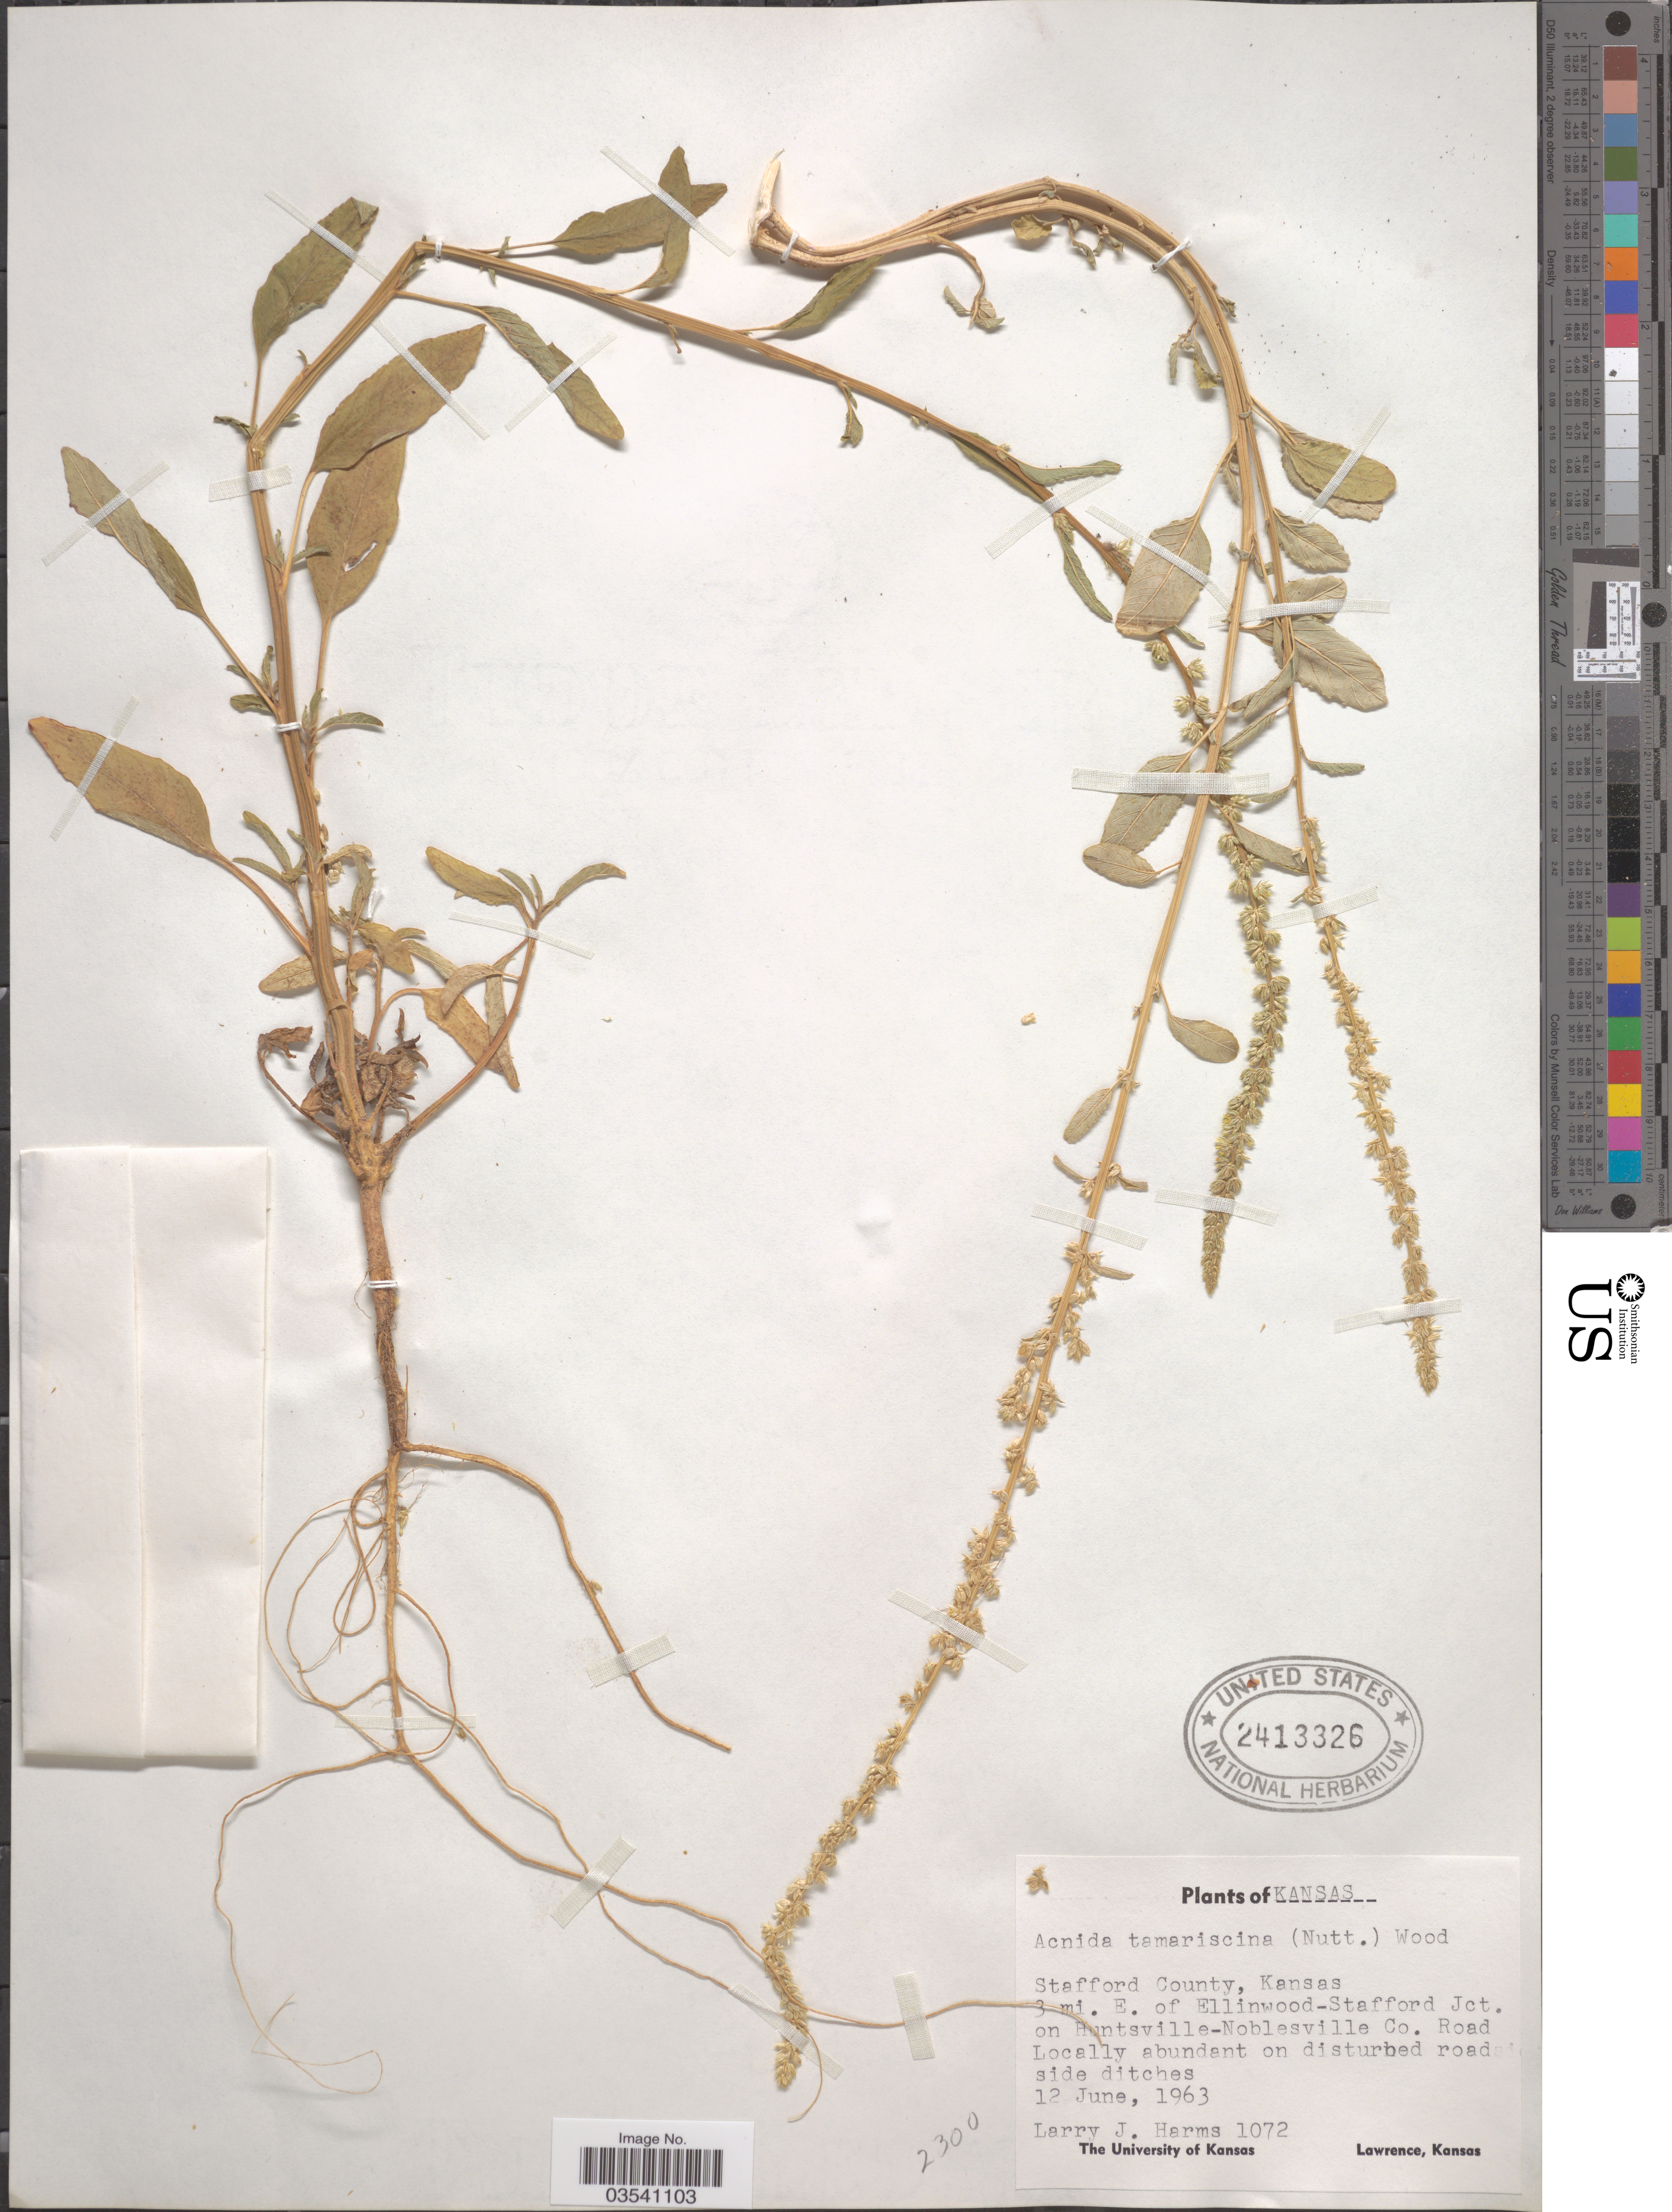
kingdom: Plantae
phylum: Tracheophyta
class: Magnoliopsida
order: Caryophyllales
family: Amaranthaceae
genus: Amaranthus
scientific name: Amaranthus tamariscinus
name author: Nutt.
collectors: L. Harms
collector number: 1072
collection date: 1963-06-12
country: United States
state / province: Kansas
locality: Stafford County. 3 mi. E. of Ellinwood-Stafford Jct. on Huntsville-Noblesville Co. Road.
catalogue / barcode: US 2413326